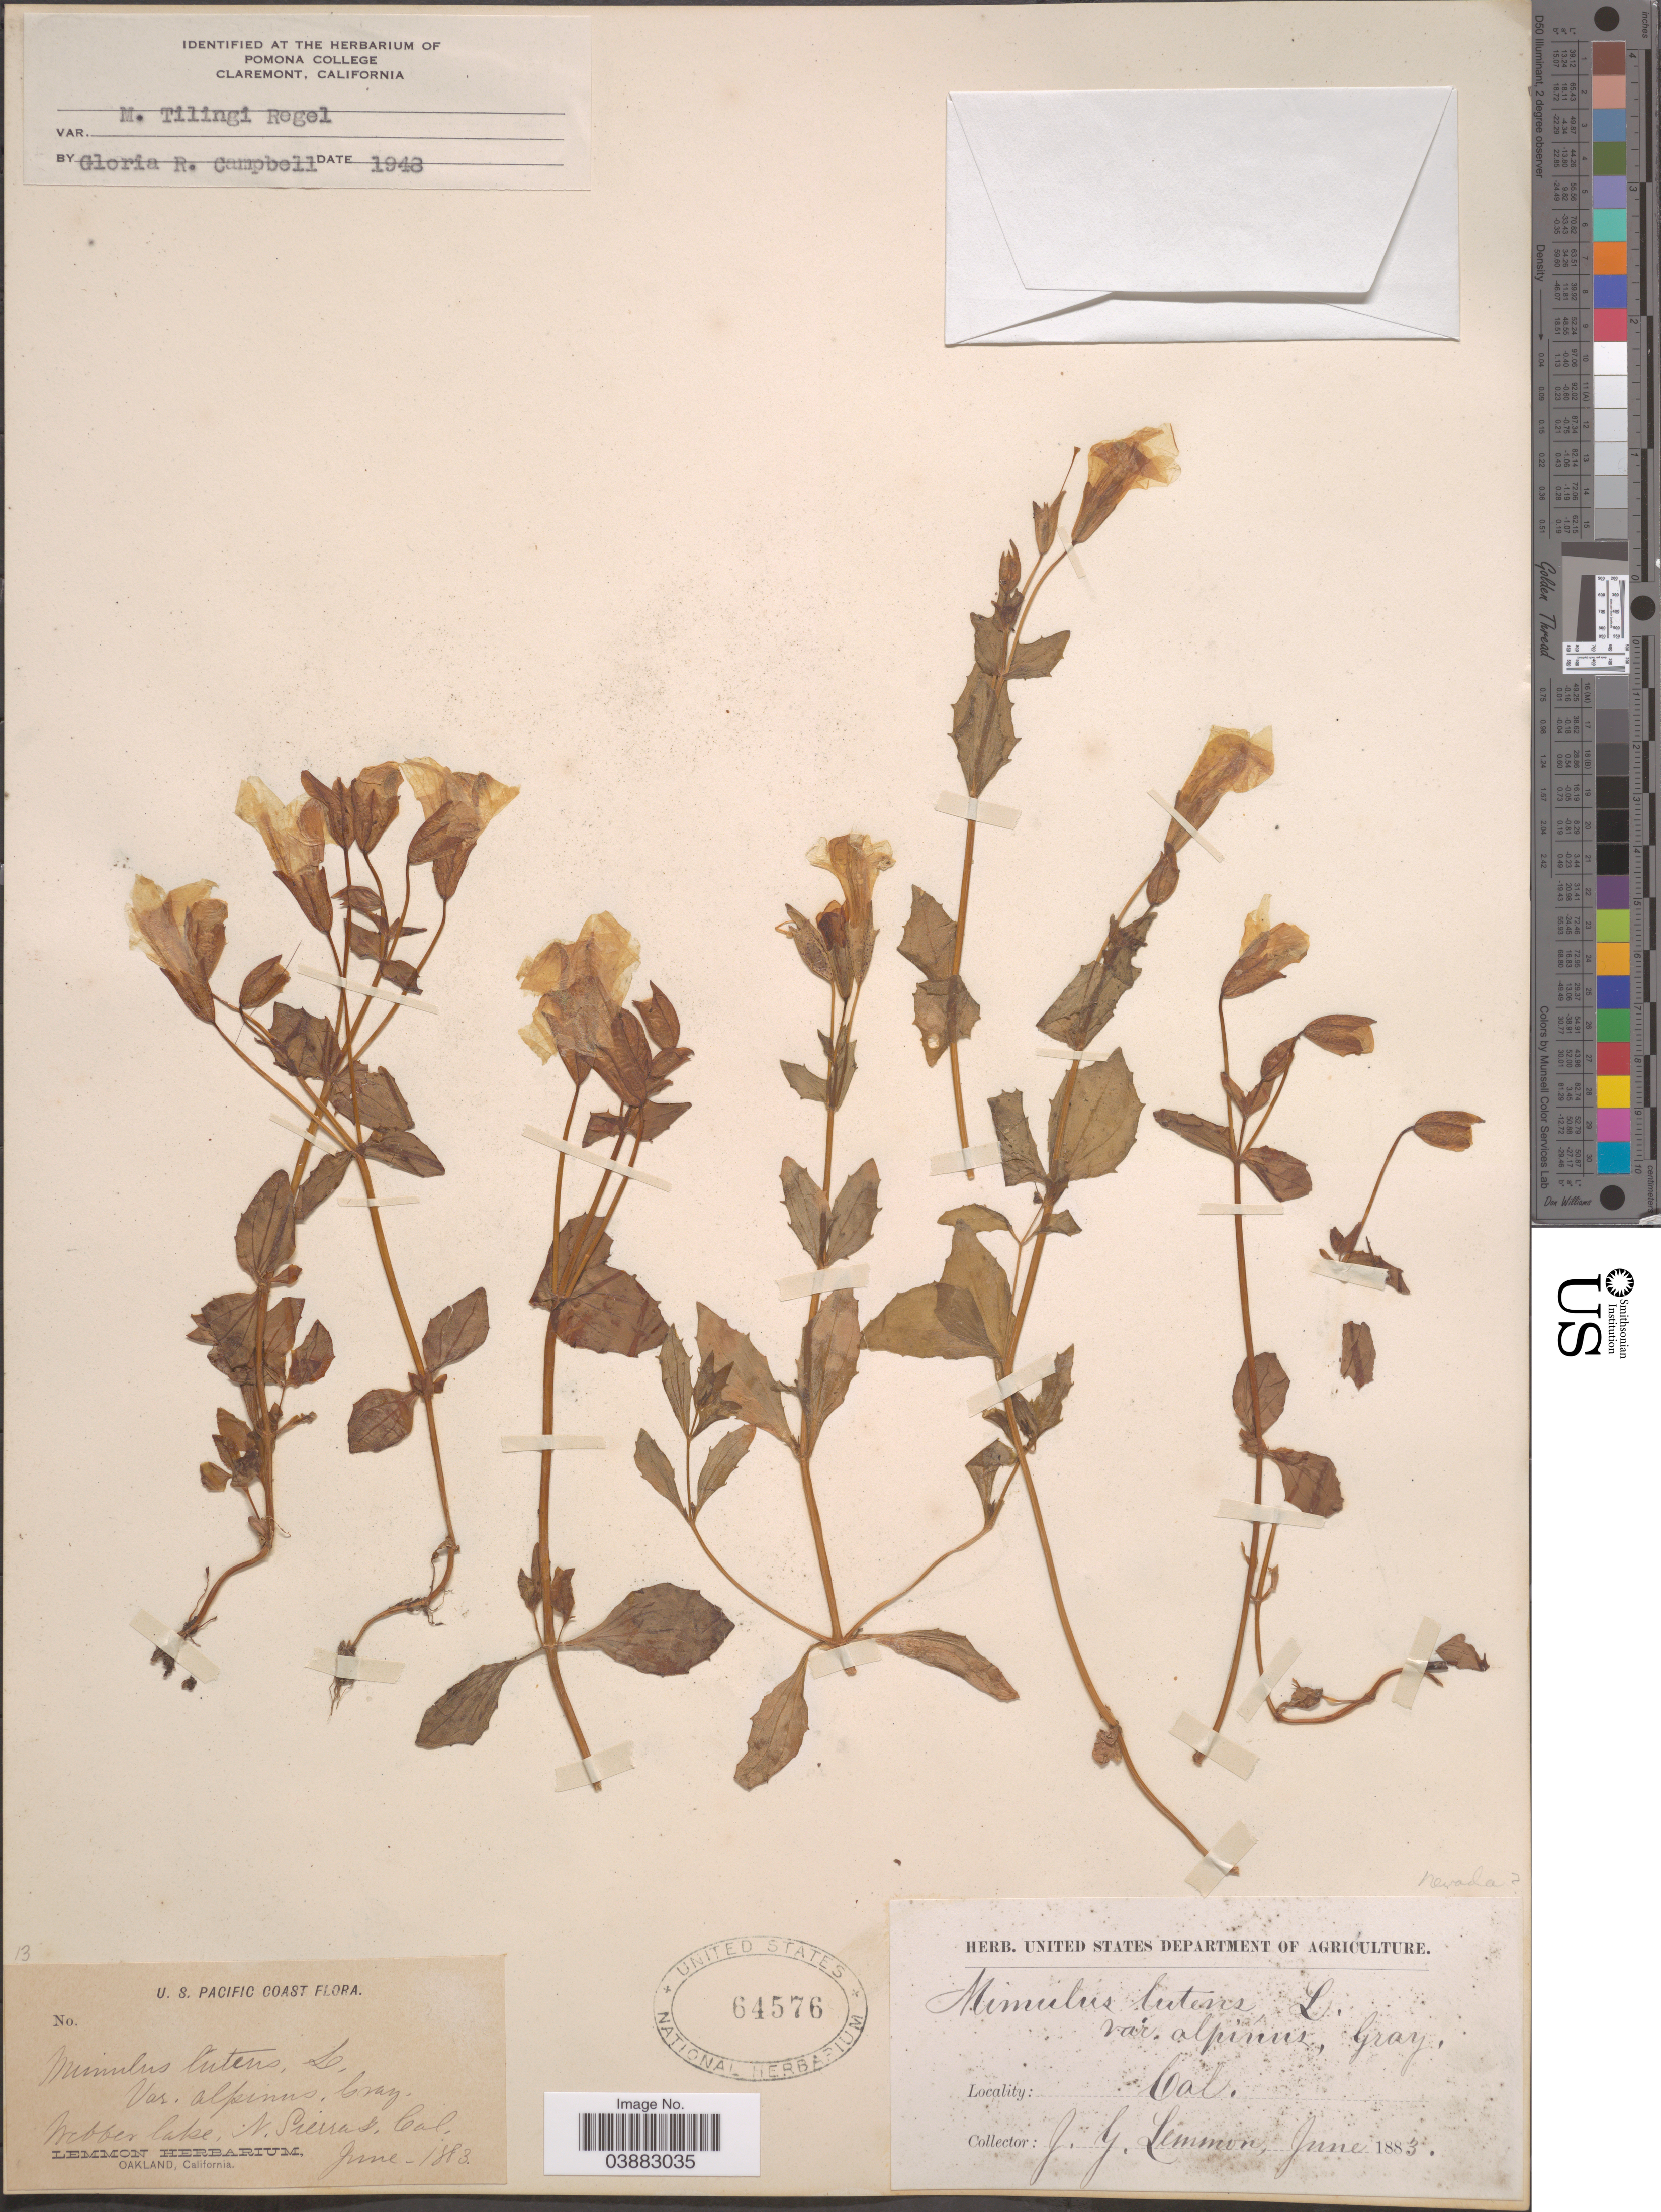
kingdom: Plantae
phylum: Tracheophyta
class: Magnoliopsida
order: Lamiales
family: Phrymaceae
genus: Mimulus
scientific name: Mimulus tilingii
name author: Regel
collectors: J. Lemmon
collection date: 1883-06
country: United States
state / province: California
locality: U. S. Pacific Coast. Webber lake, N. Sierras.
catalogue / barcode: US 64576